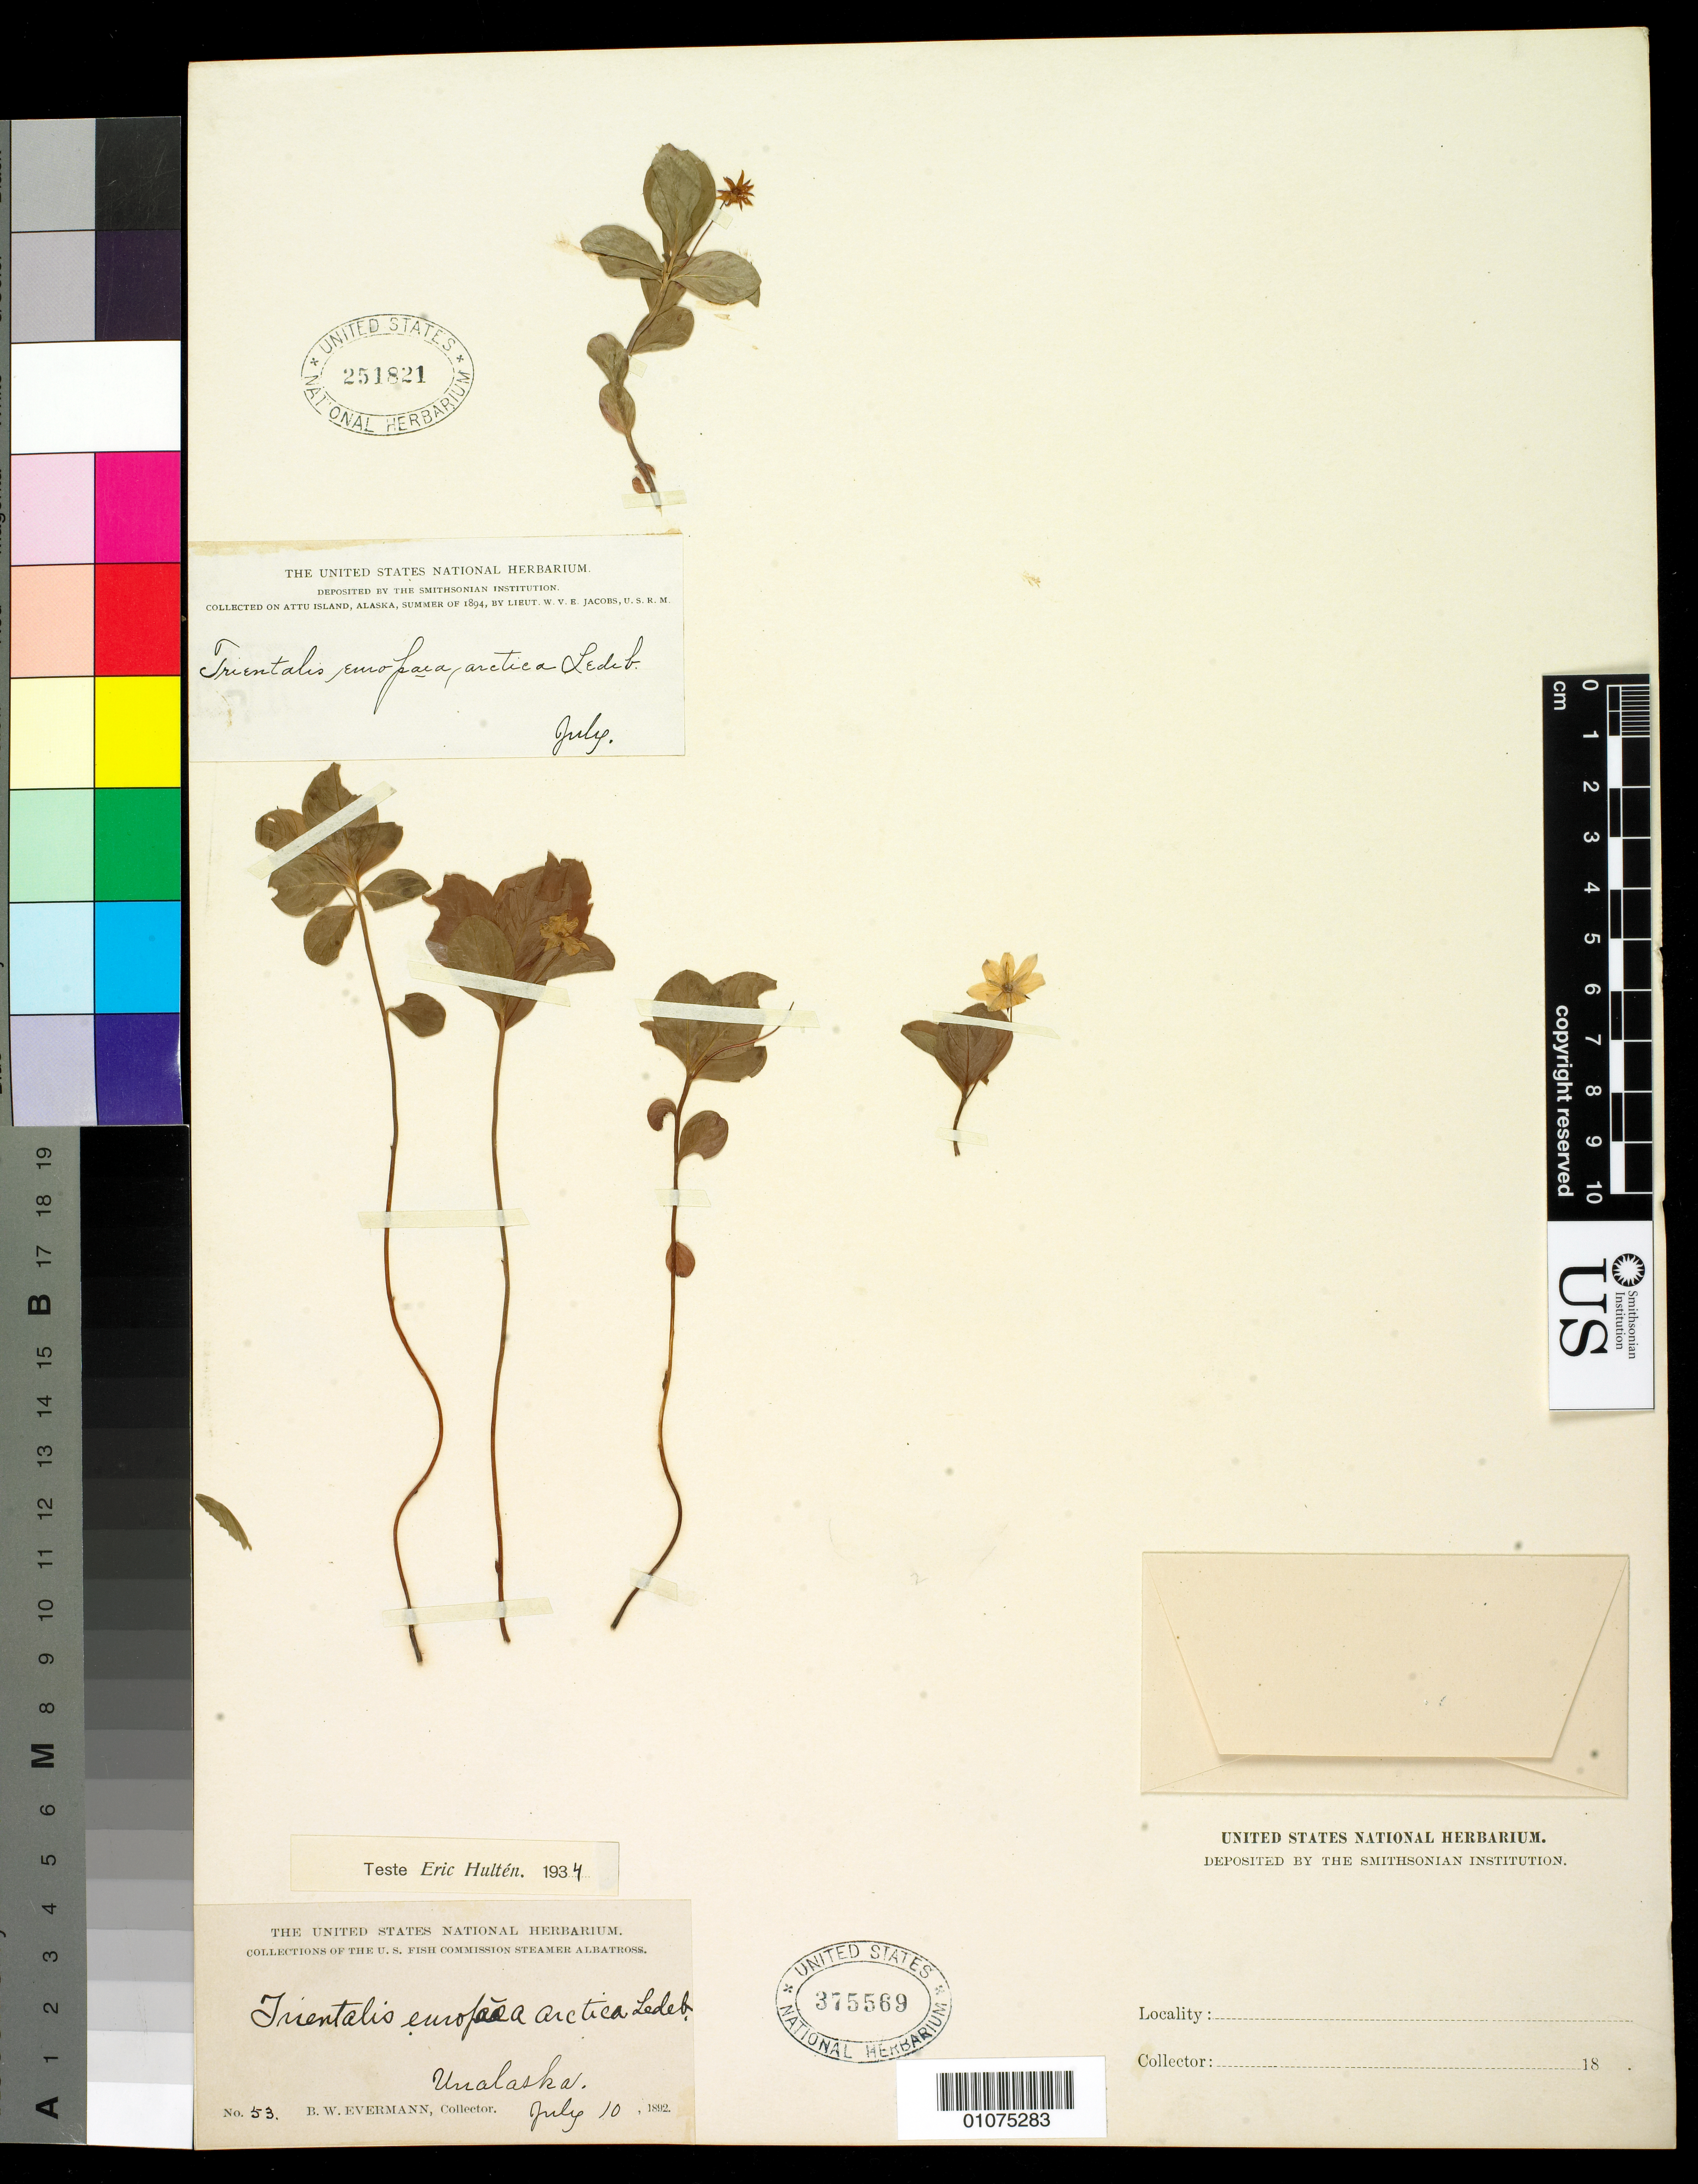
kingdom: Plantae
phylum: Tracheophyta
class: Magnoliopsida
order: Ericales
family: Primulaceae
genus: Trientalis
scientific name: Trientalis europaea subsp. arctica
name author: (Fisch. ex Hook.) Hultén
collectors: B. W. Evermann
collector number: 53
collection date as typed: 10 Jul 1892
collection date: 1892-07-10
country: United States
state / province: Alaska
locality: Unalaska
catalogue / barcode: US 375569